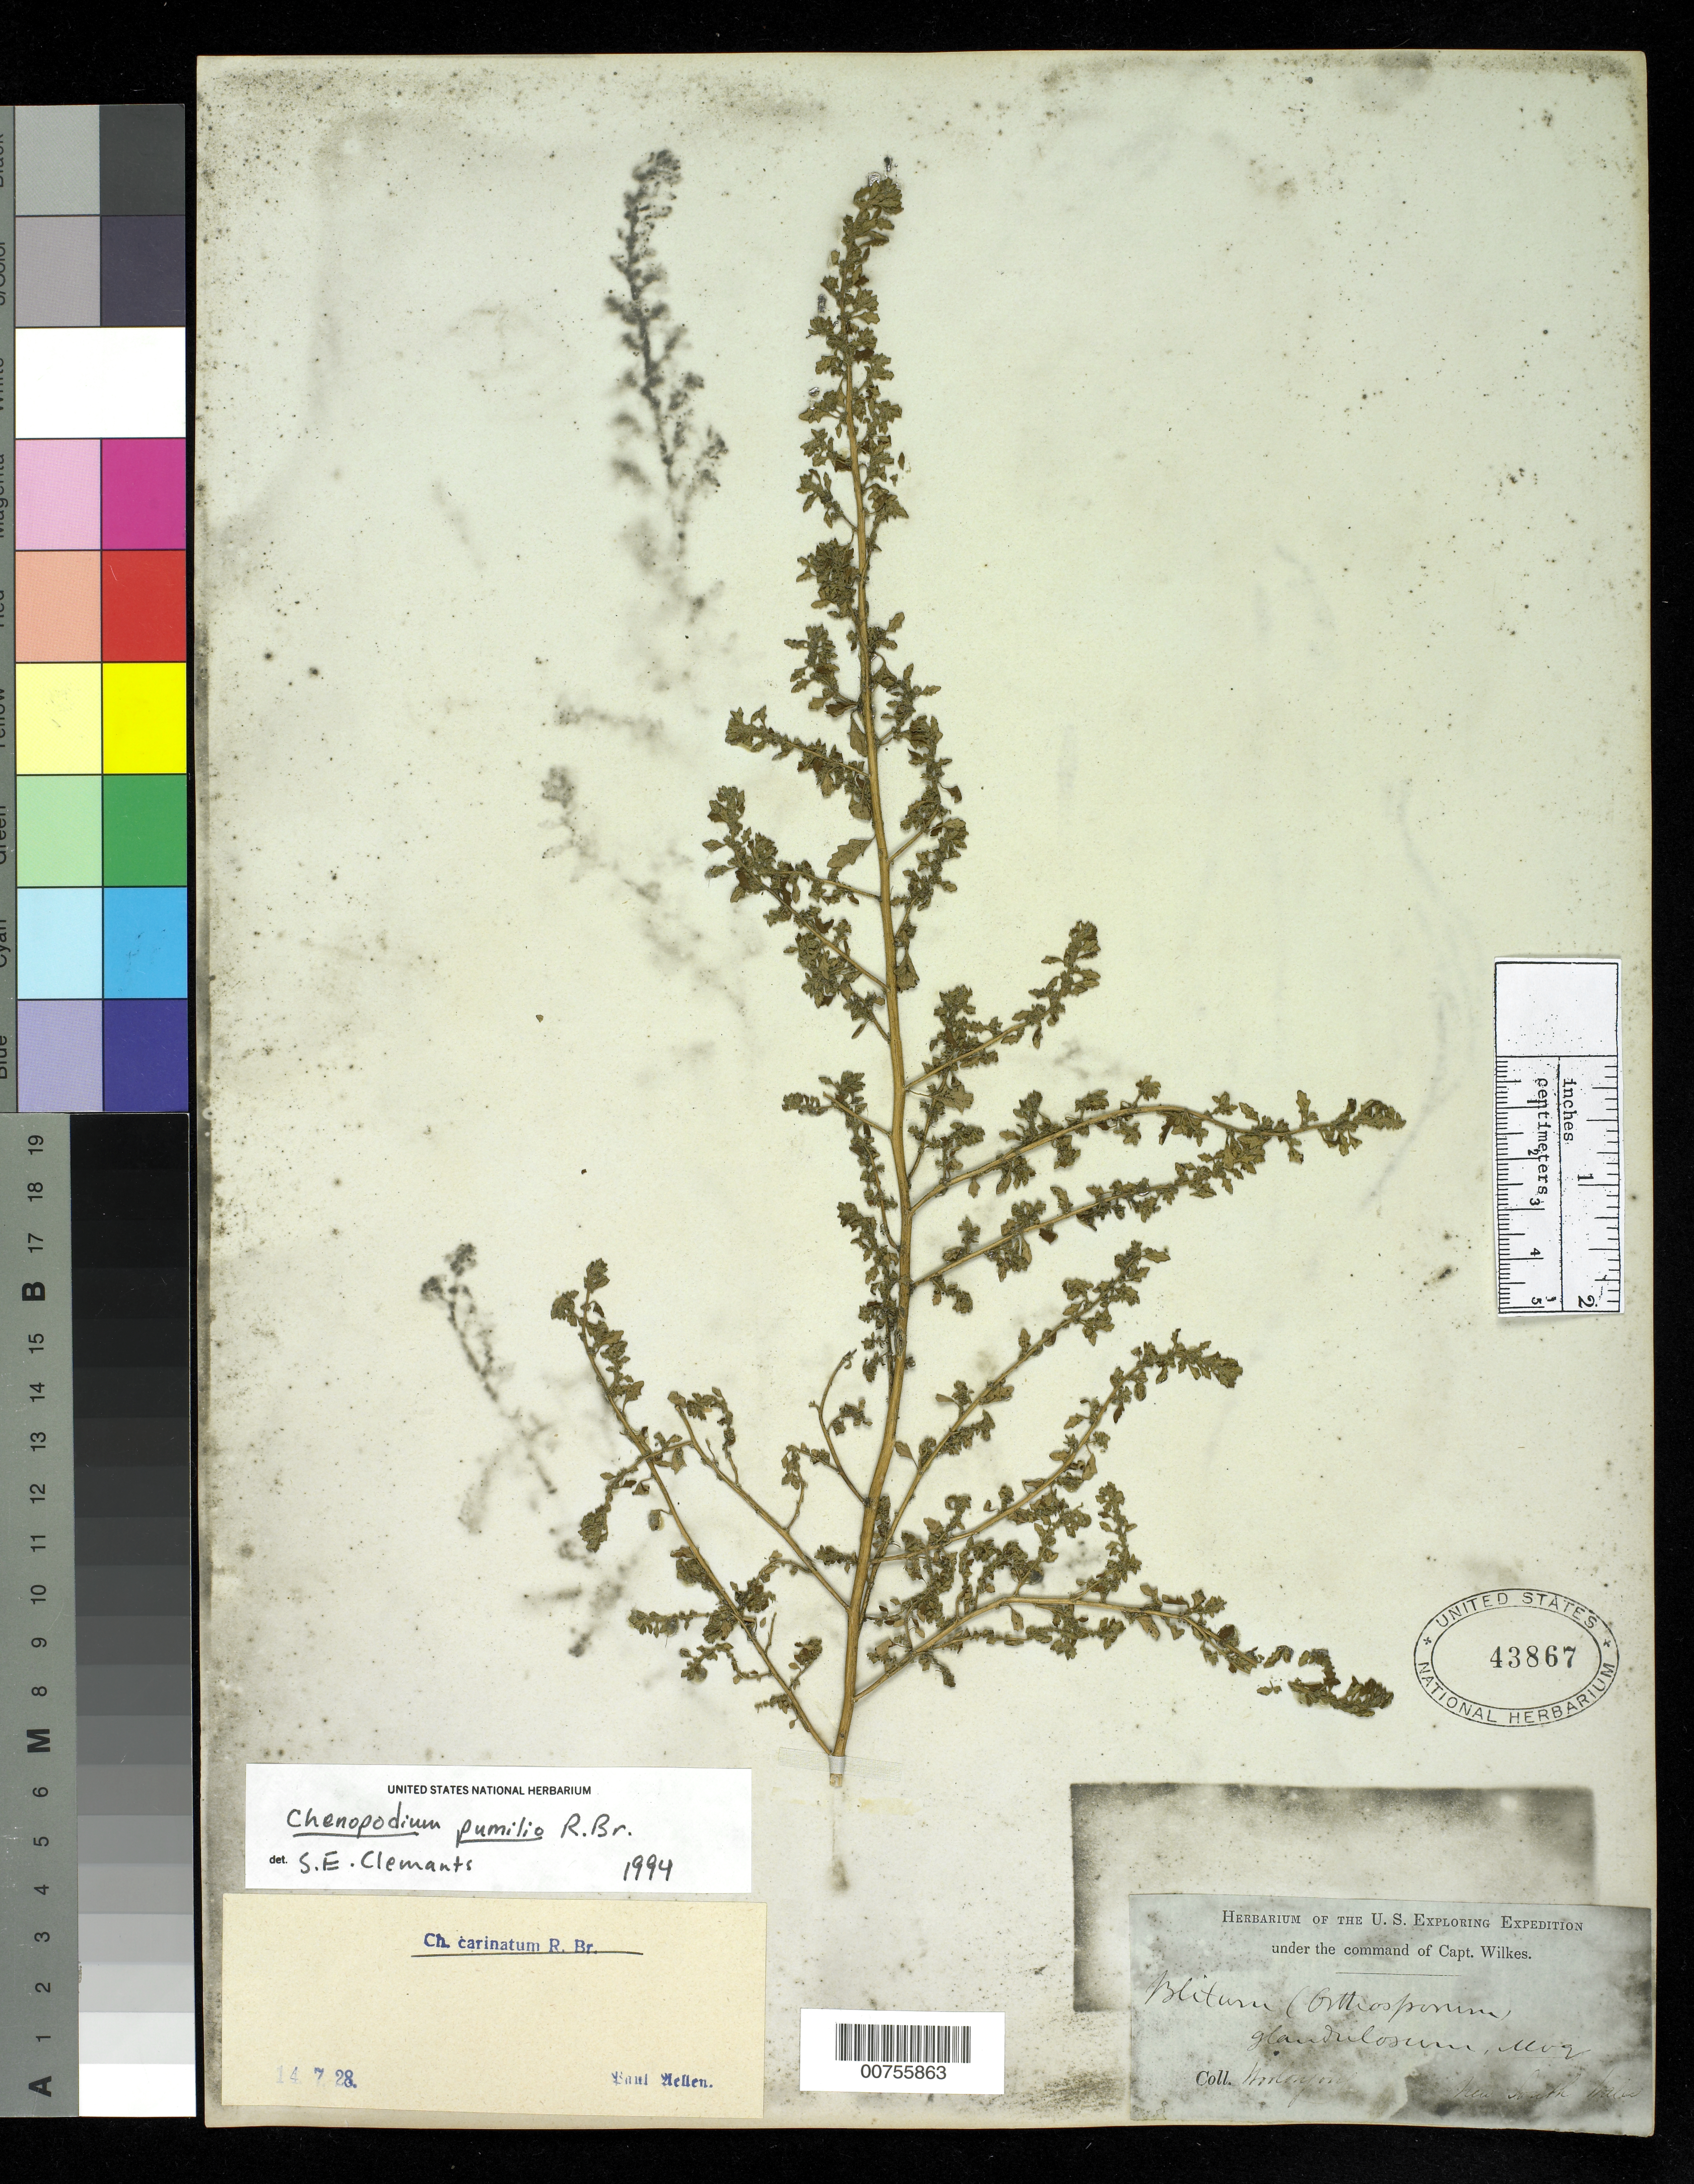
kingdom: Plantae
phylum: Tracheophyta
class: Magnoliopsida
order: Caryophyllales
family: Amaranthaceae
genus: Chenopodium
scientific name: Chenopodium pumilio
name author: R. Br.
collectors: Wilkes Explor. Exped.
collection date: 1838/1842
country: Australia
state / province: New South Wales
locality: Woolongong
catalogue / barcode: US 43867